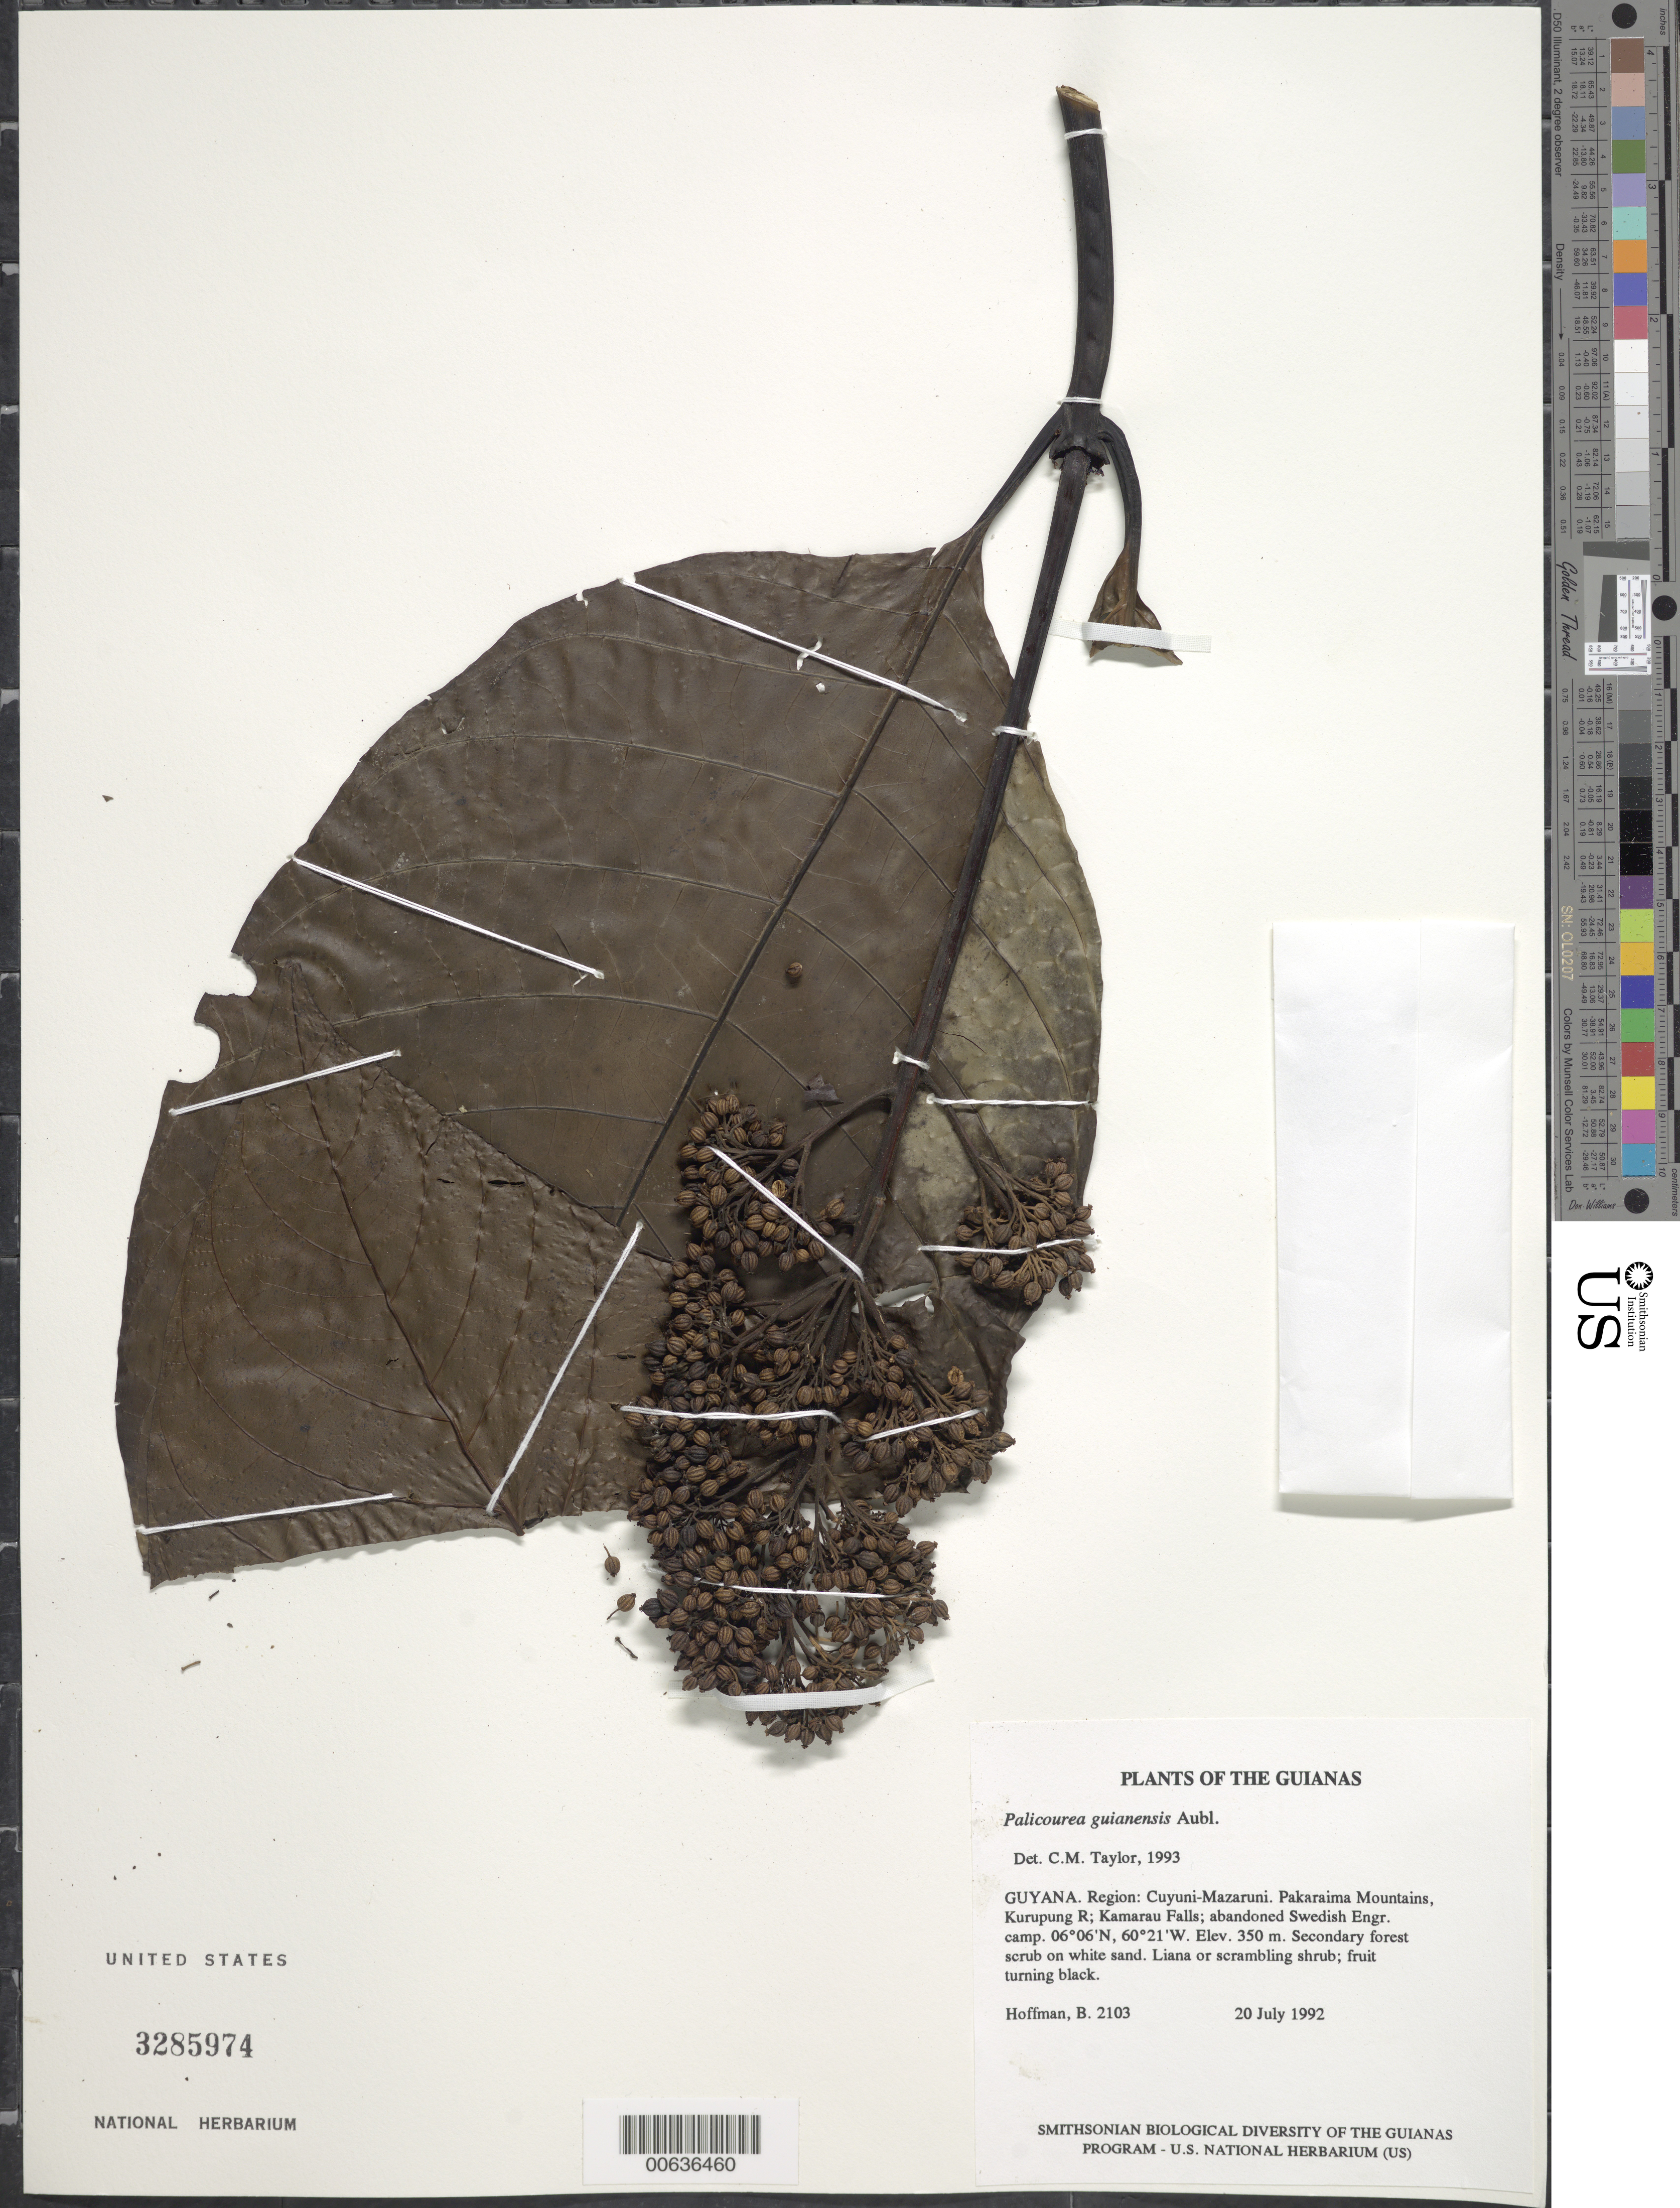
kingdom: Plantae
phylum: Tracheophyta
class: Magnoliopsida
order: Gentianales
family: Rubiaceae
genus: Palicourea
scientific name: Palicourea guianensis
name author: Aubl.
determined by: Taylor, Charlotte M.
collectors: B. Hoffman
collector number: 2103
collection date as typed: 20 July 1992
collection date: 1992-07-20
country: Guyana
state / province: Cuyuni-Mazaruni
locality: Pakaraima Mountains, Kurupung River; Kumarau Falls; abandoned Swedish engineering compound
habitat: Secondary forest scrub on white sand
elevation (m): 350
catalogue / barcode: US 3285974